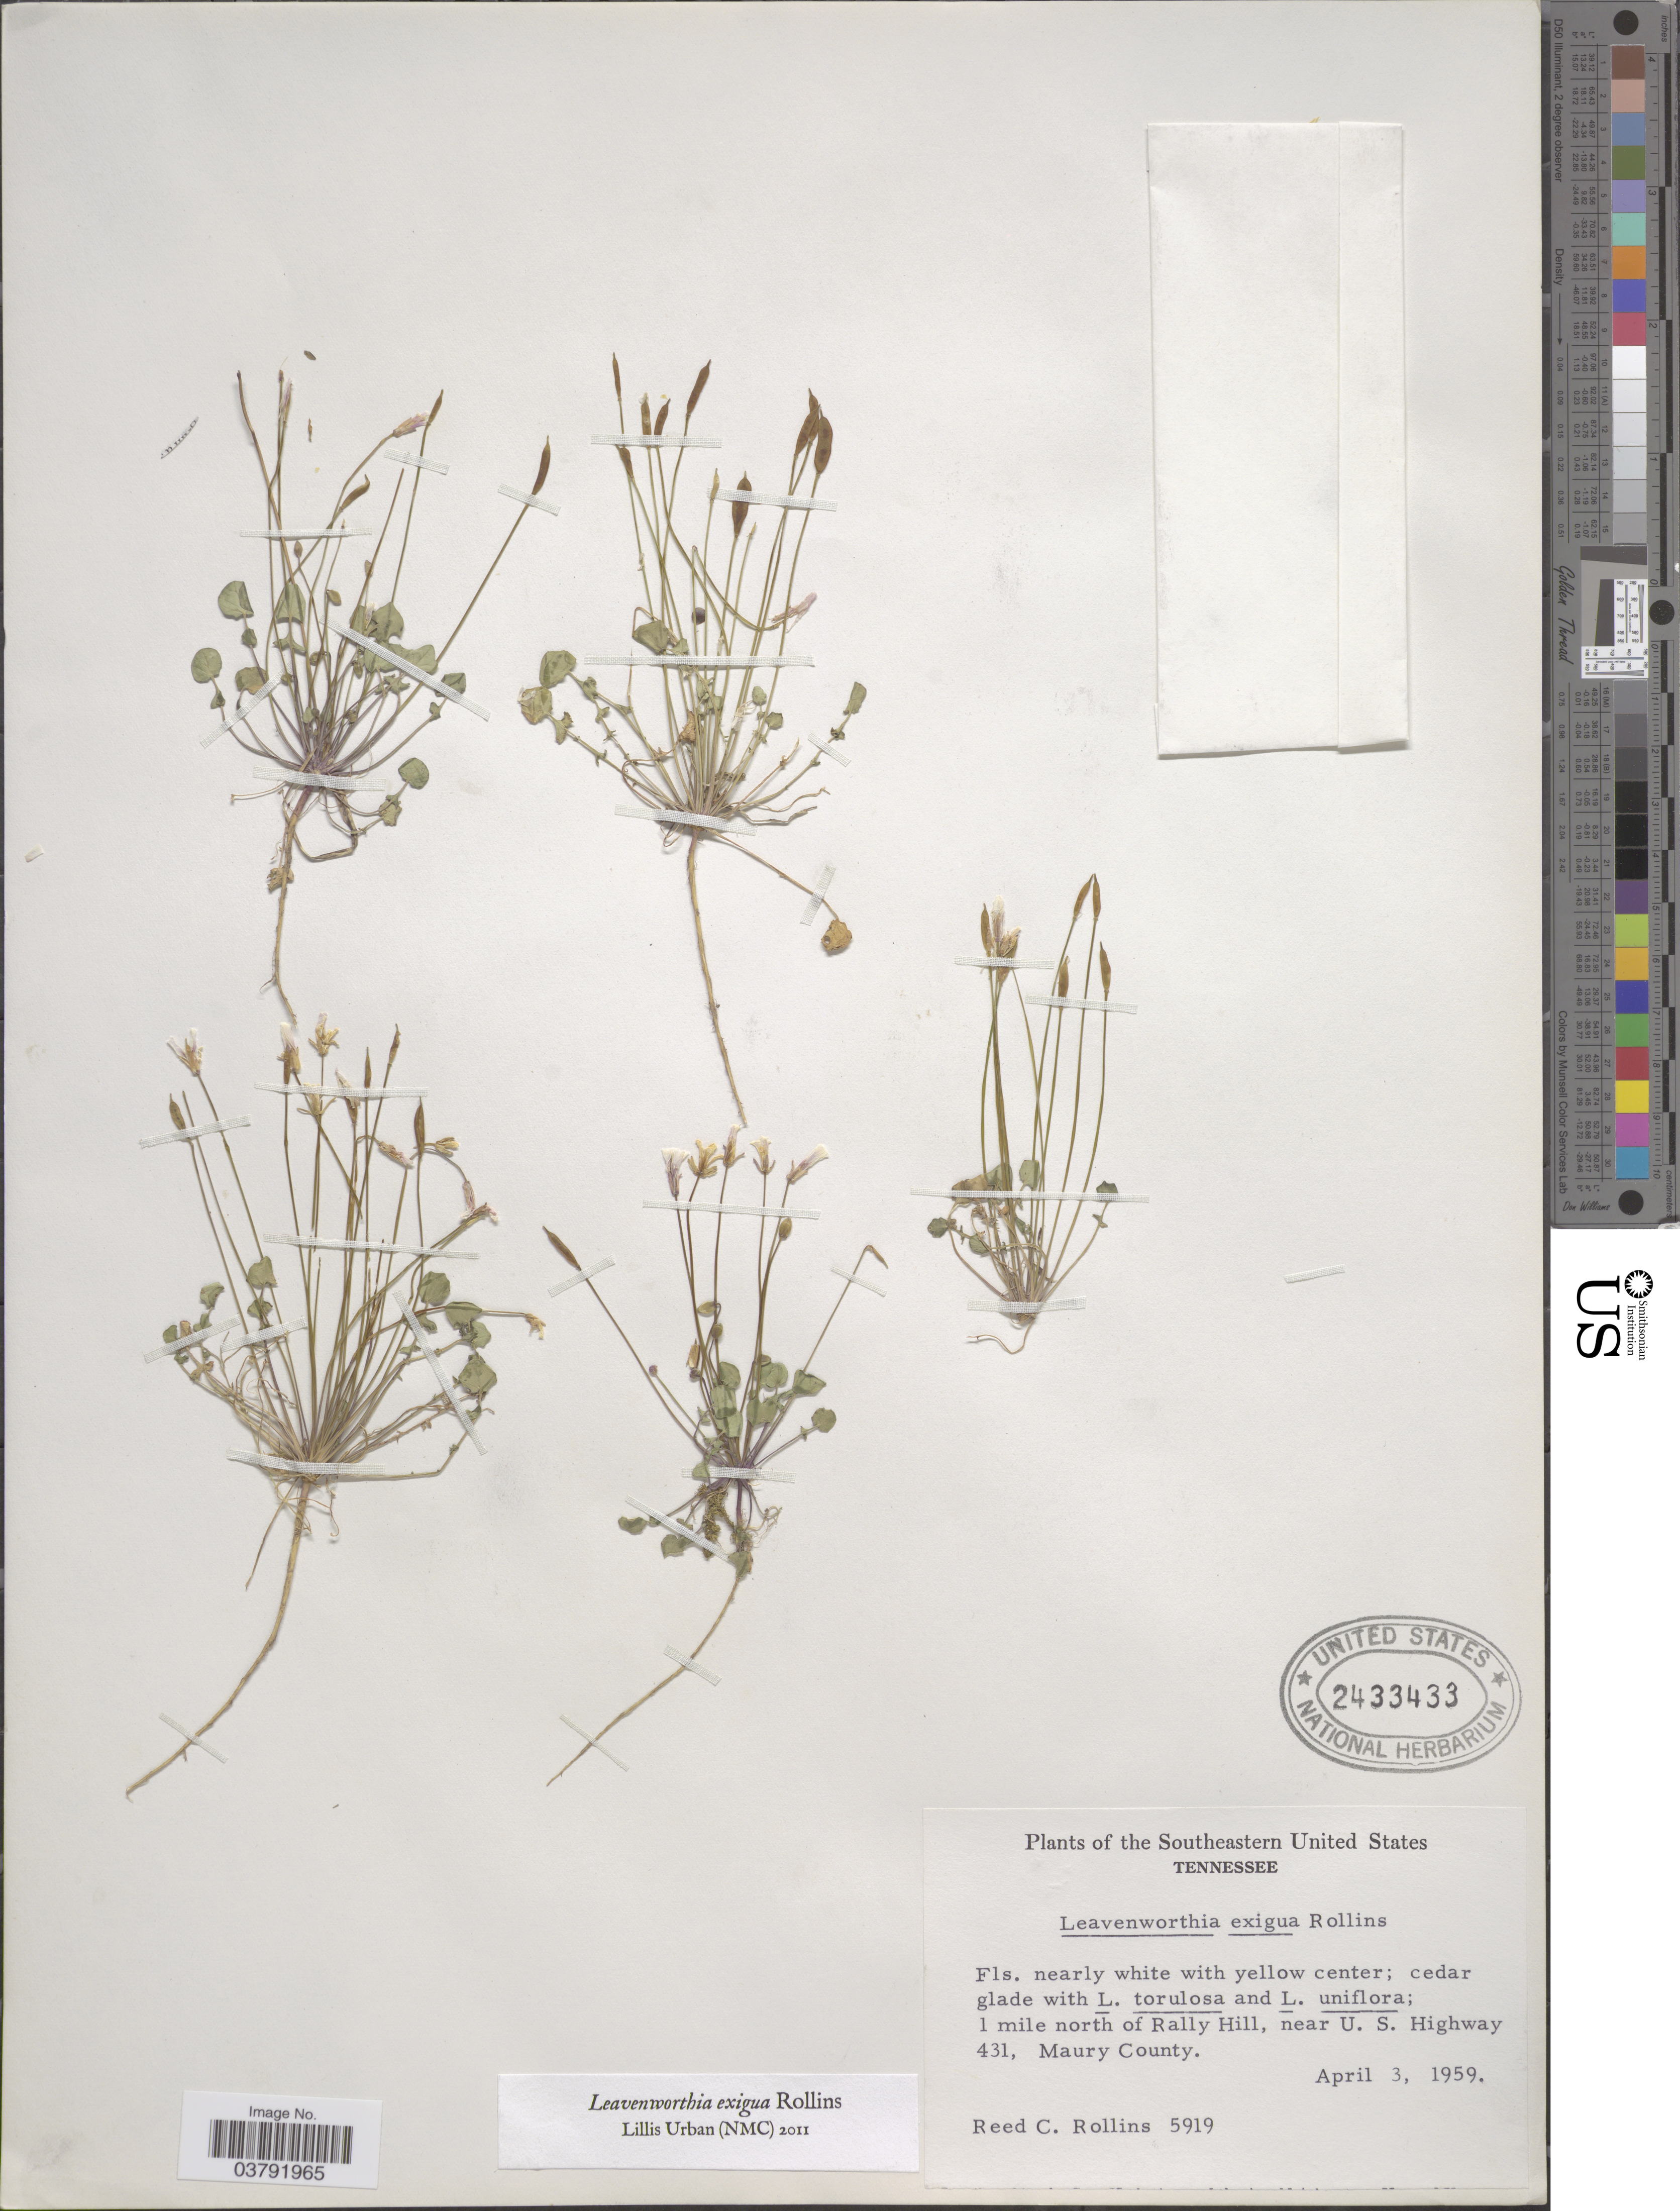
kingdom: Plantae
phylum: Tracheophyta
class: Magnoliopsida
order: Brassicales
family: Brassicaceae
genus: Leavenworthia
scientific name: Leavenworthia exigua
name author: Rollins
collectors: R. C. Rollins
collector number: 5919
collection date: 1959-04-03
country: United States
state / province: Tennessee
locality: Southeastern United States. 1 mile north of Rally Hill, near U. S. Highway 431, Maury County.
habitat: cedar glade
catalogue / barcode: US 2433433